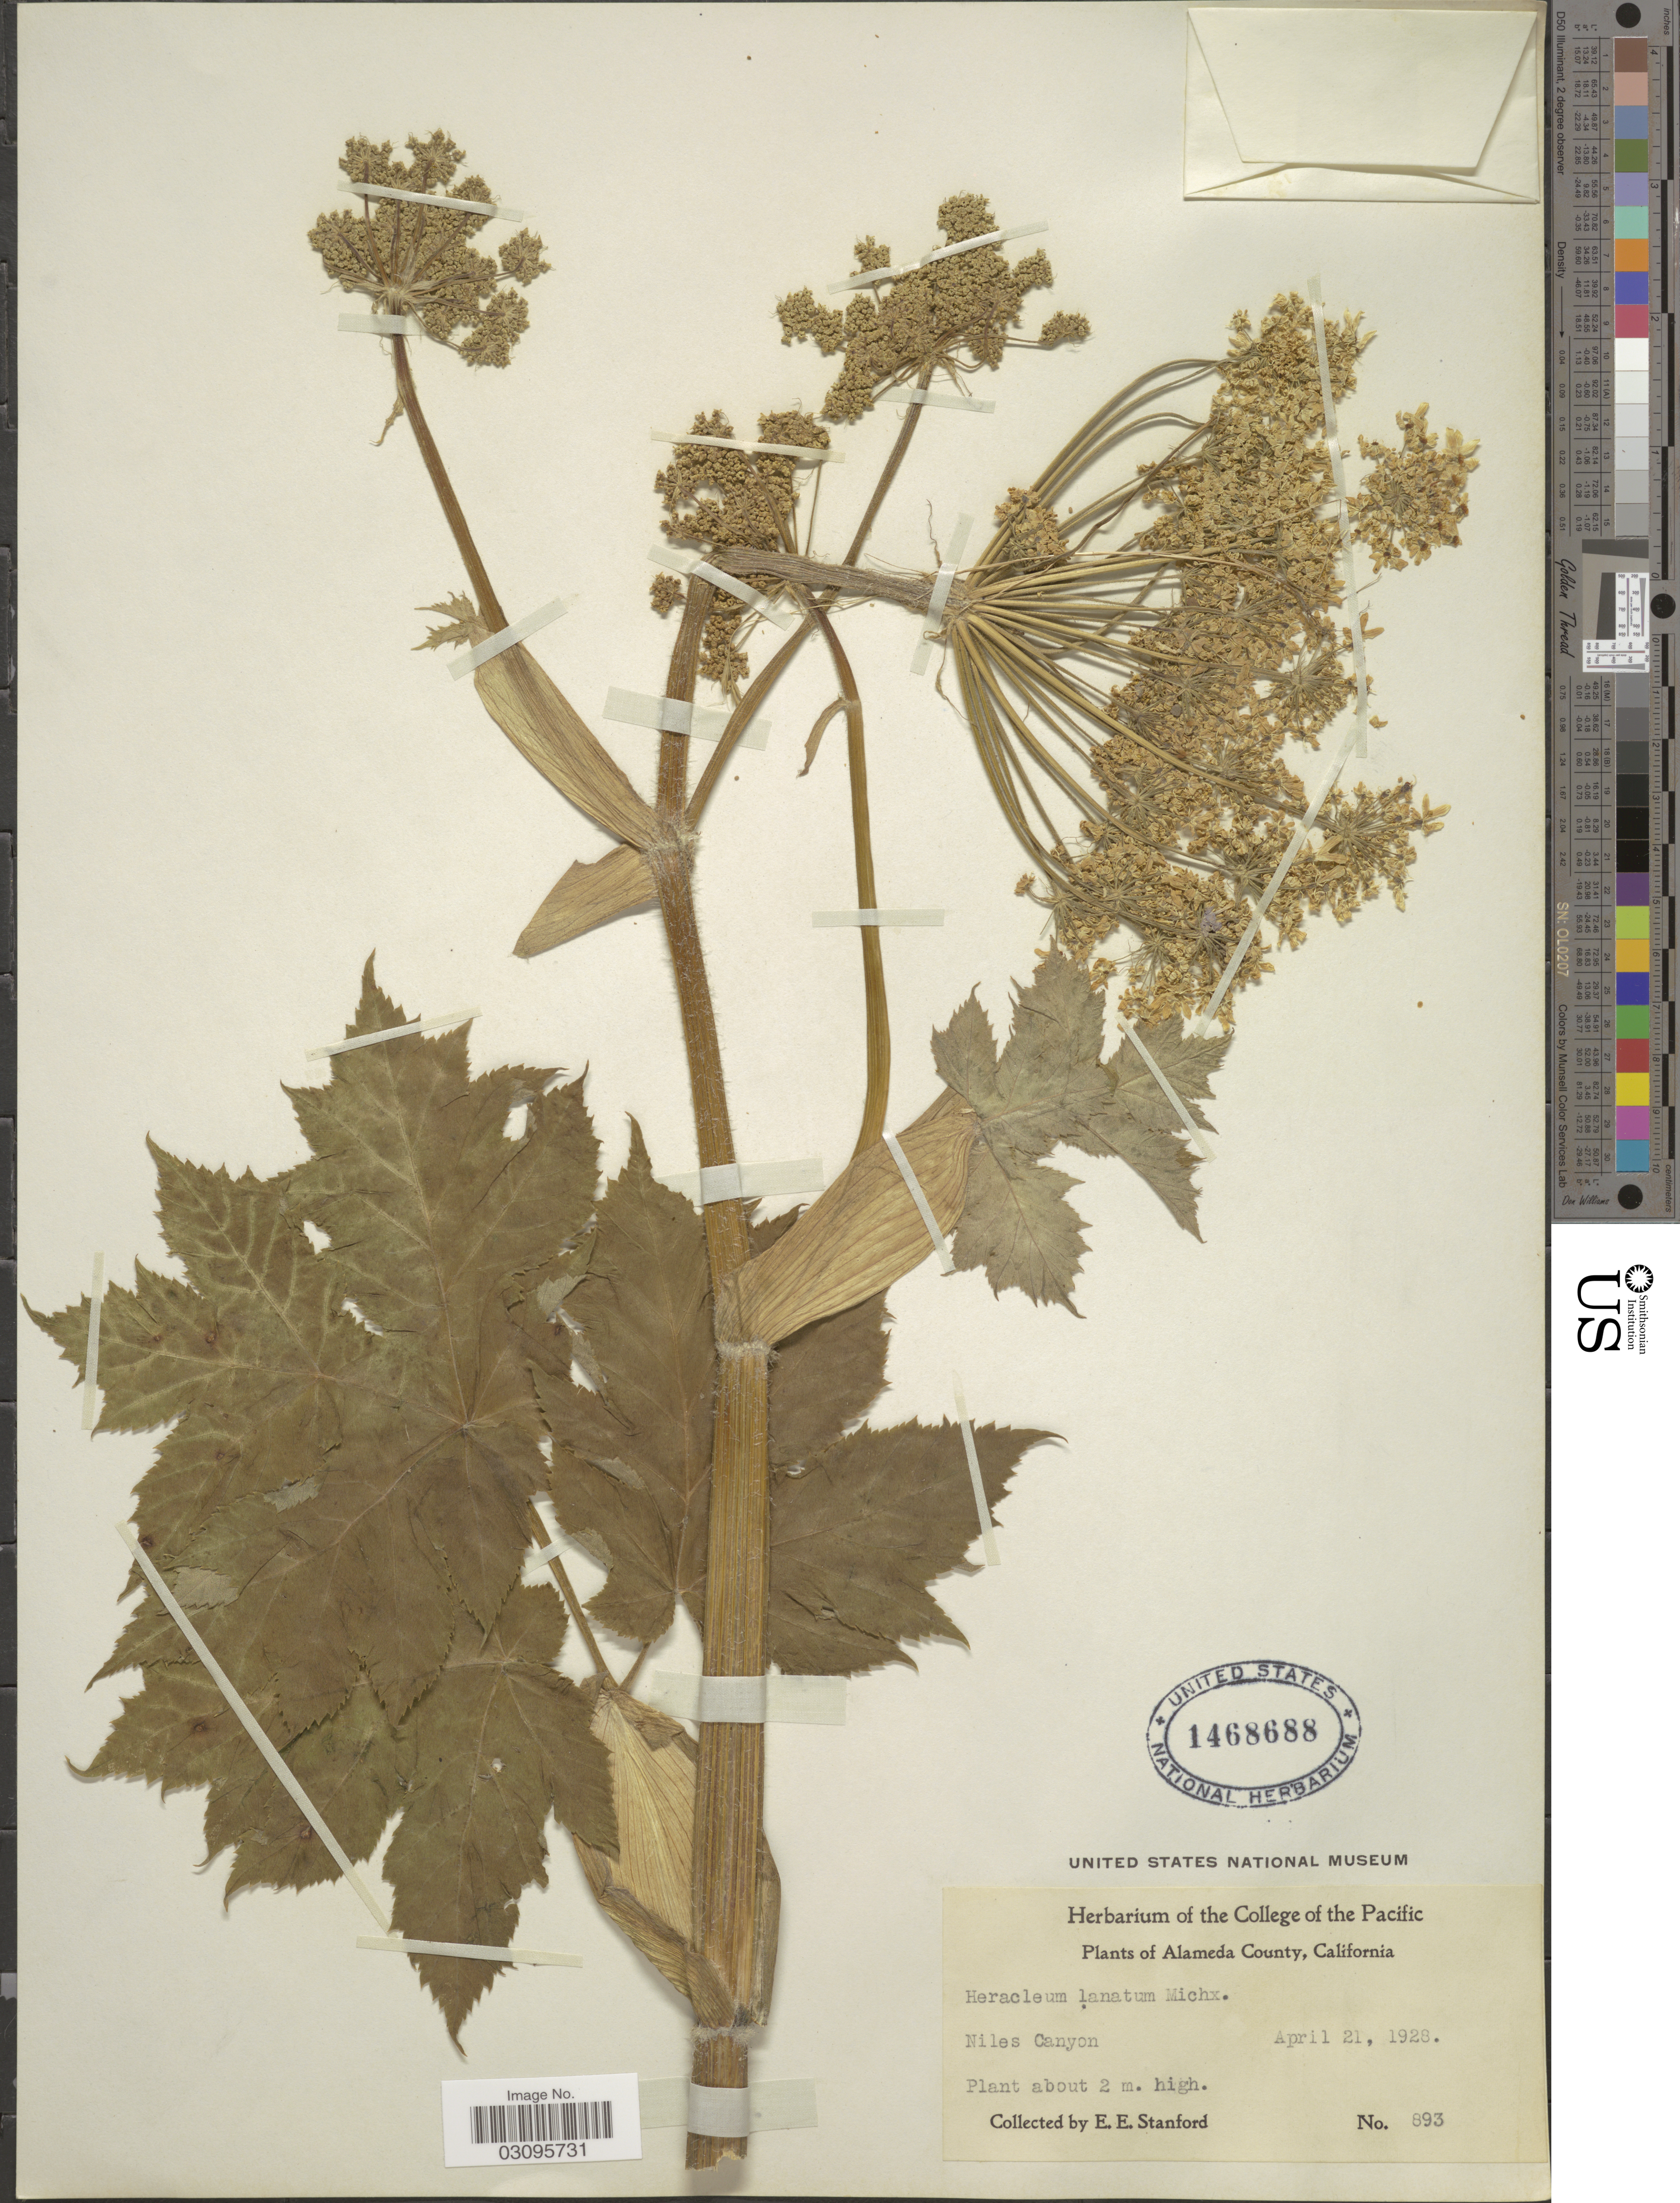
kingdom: Plantae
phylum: Tracheophyta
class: Magnoliopsida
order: Apiales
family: Apiaceae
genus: Heracleum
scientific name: Heracleum lanatum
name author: Michx.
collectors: E. Stanford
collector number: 893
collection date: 1928-04-21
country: United States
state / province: California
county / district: Alameda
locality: Alameda County. Niles Canyon.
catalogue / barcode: US 1468688